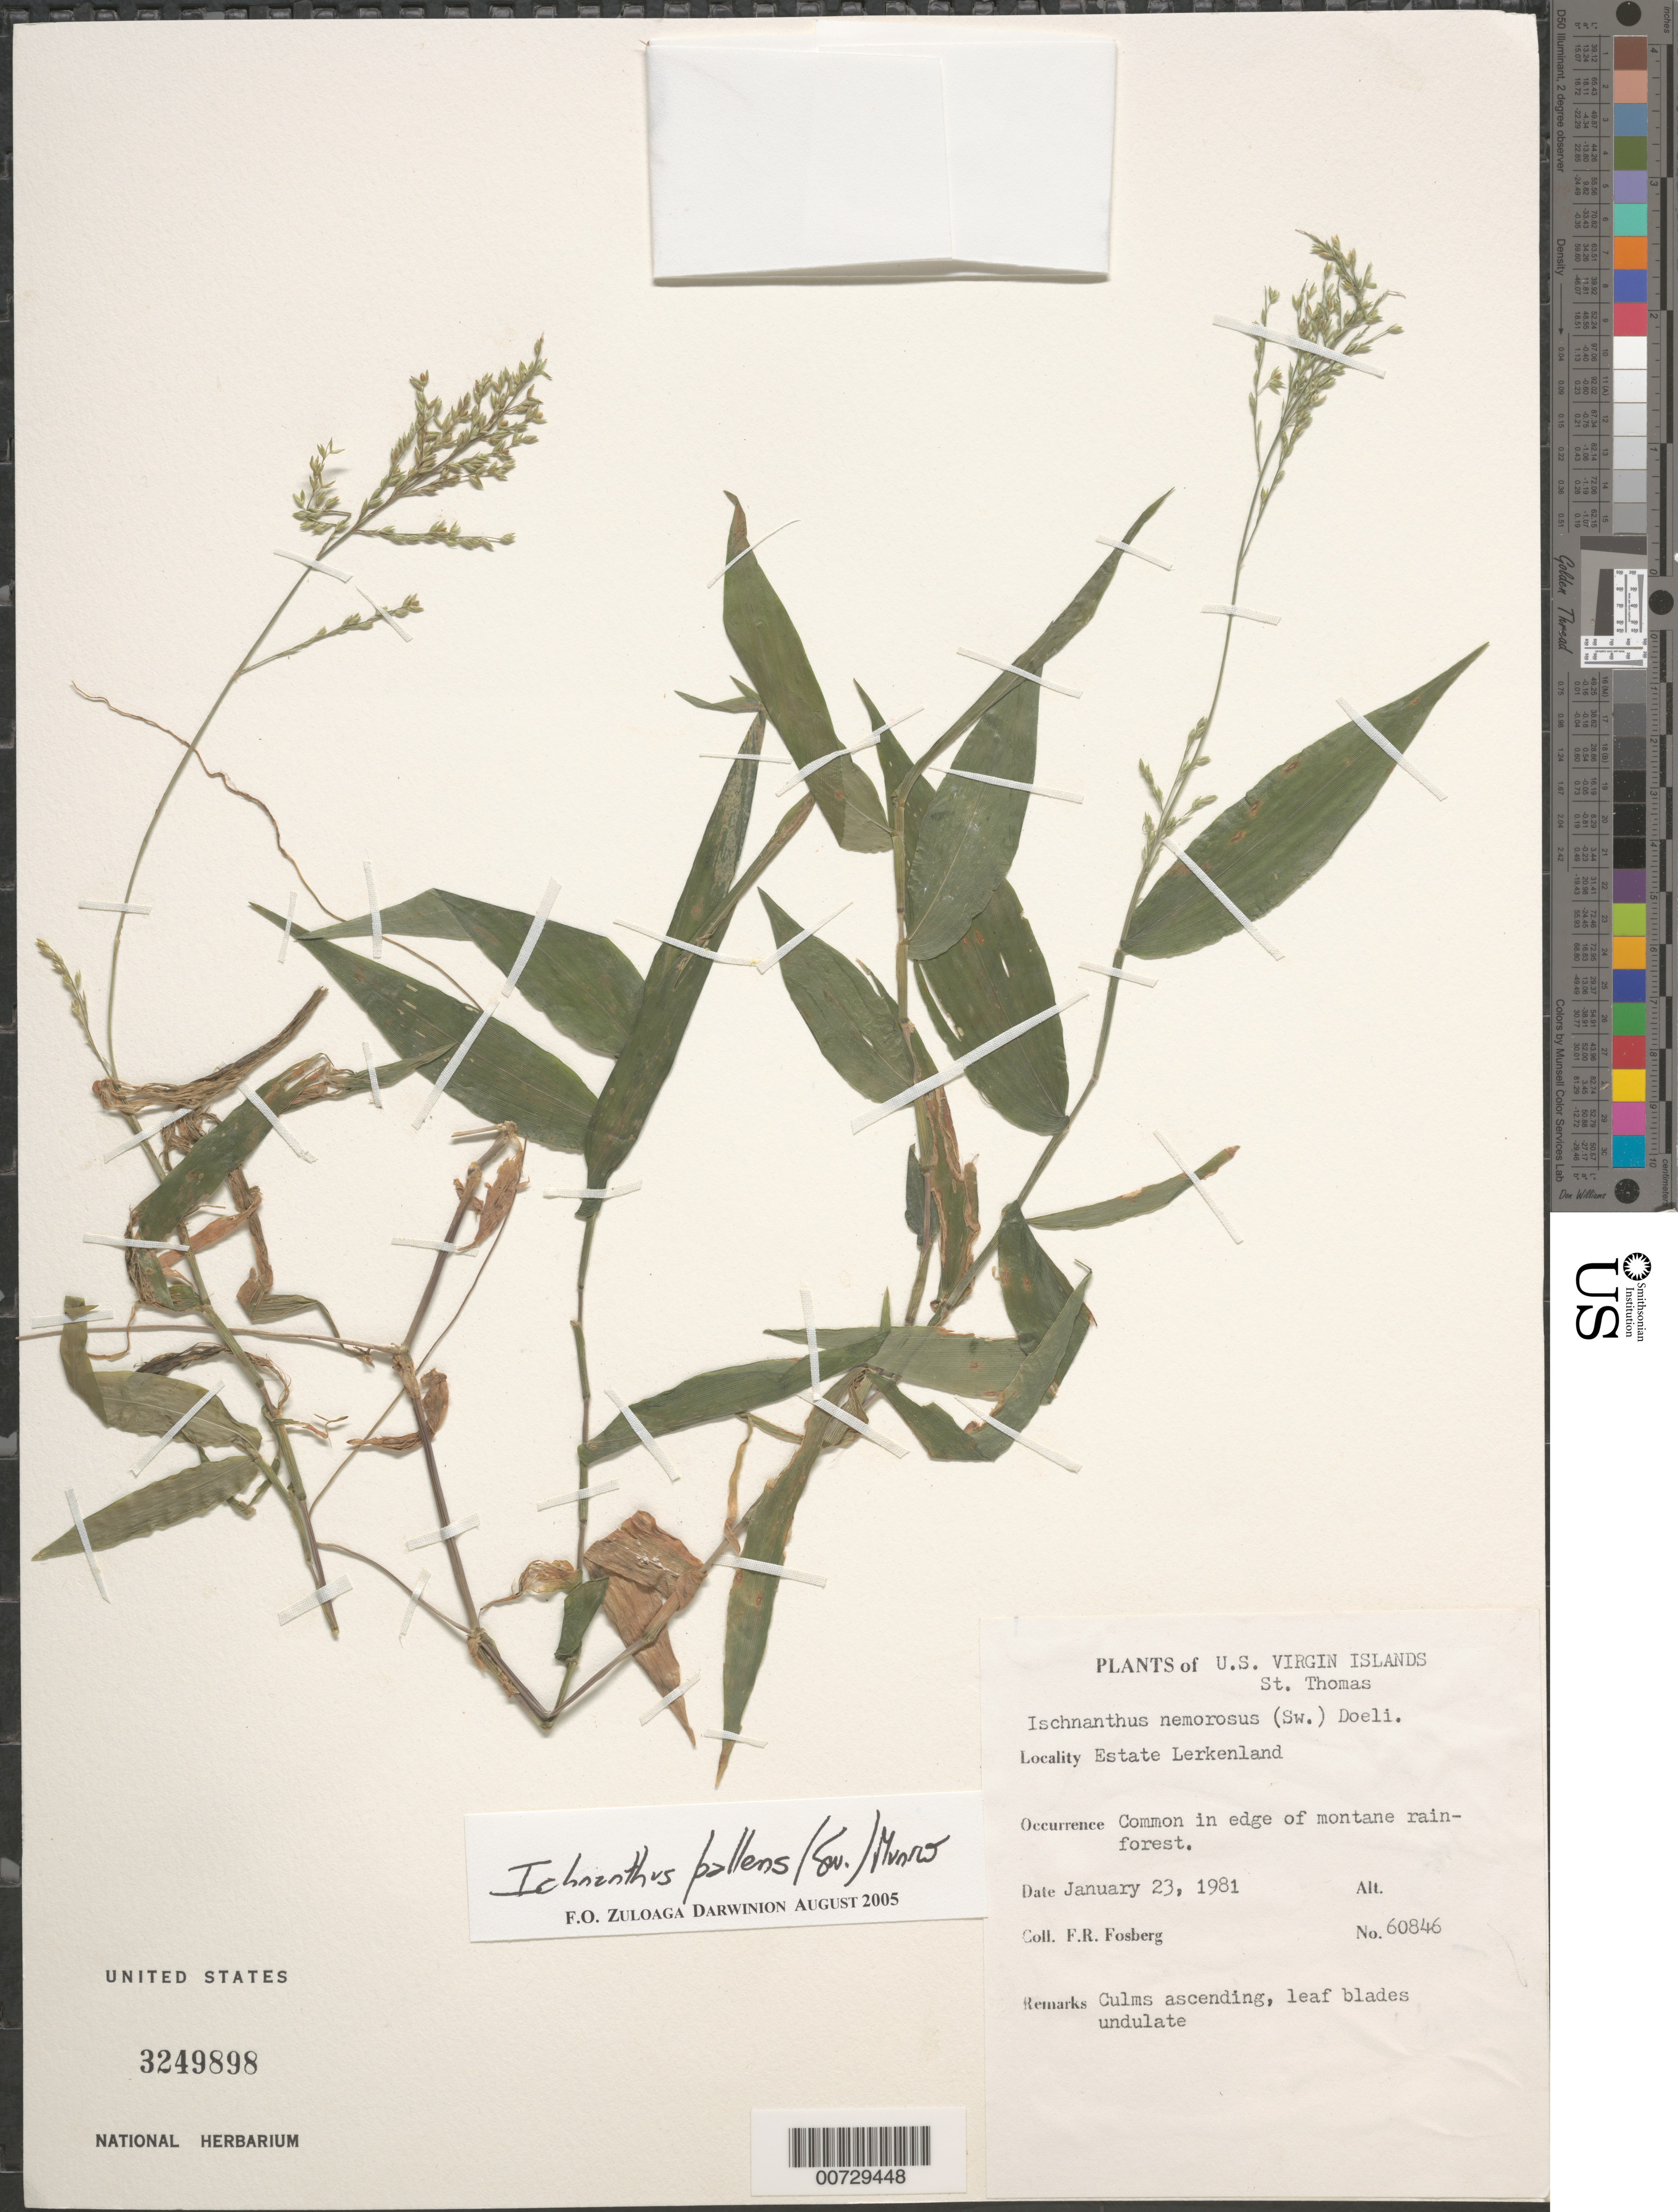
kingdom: Plantae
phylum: Tracheophyta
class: Liliopsida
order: Poales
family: Poaceae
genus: Ichnanthus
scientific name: Ichnanthus nemorosus var. nemorosus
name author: (Sw.) Döll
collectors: F. R. Fosberg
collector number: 60846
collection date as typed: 23 Jan 1981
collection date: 1981-01-23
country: U.S. Virgin Islands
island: St. Thomas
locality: Estate Lerkenland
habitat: In edge of montane rainforest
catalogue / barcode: US 3249898